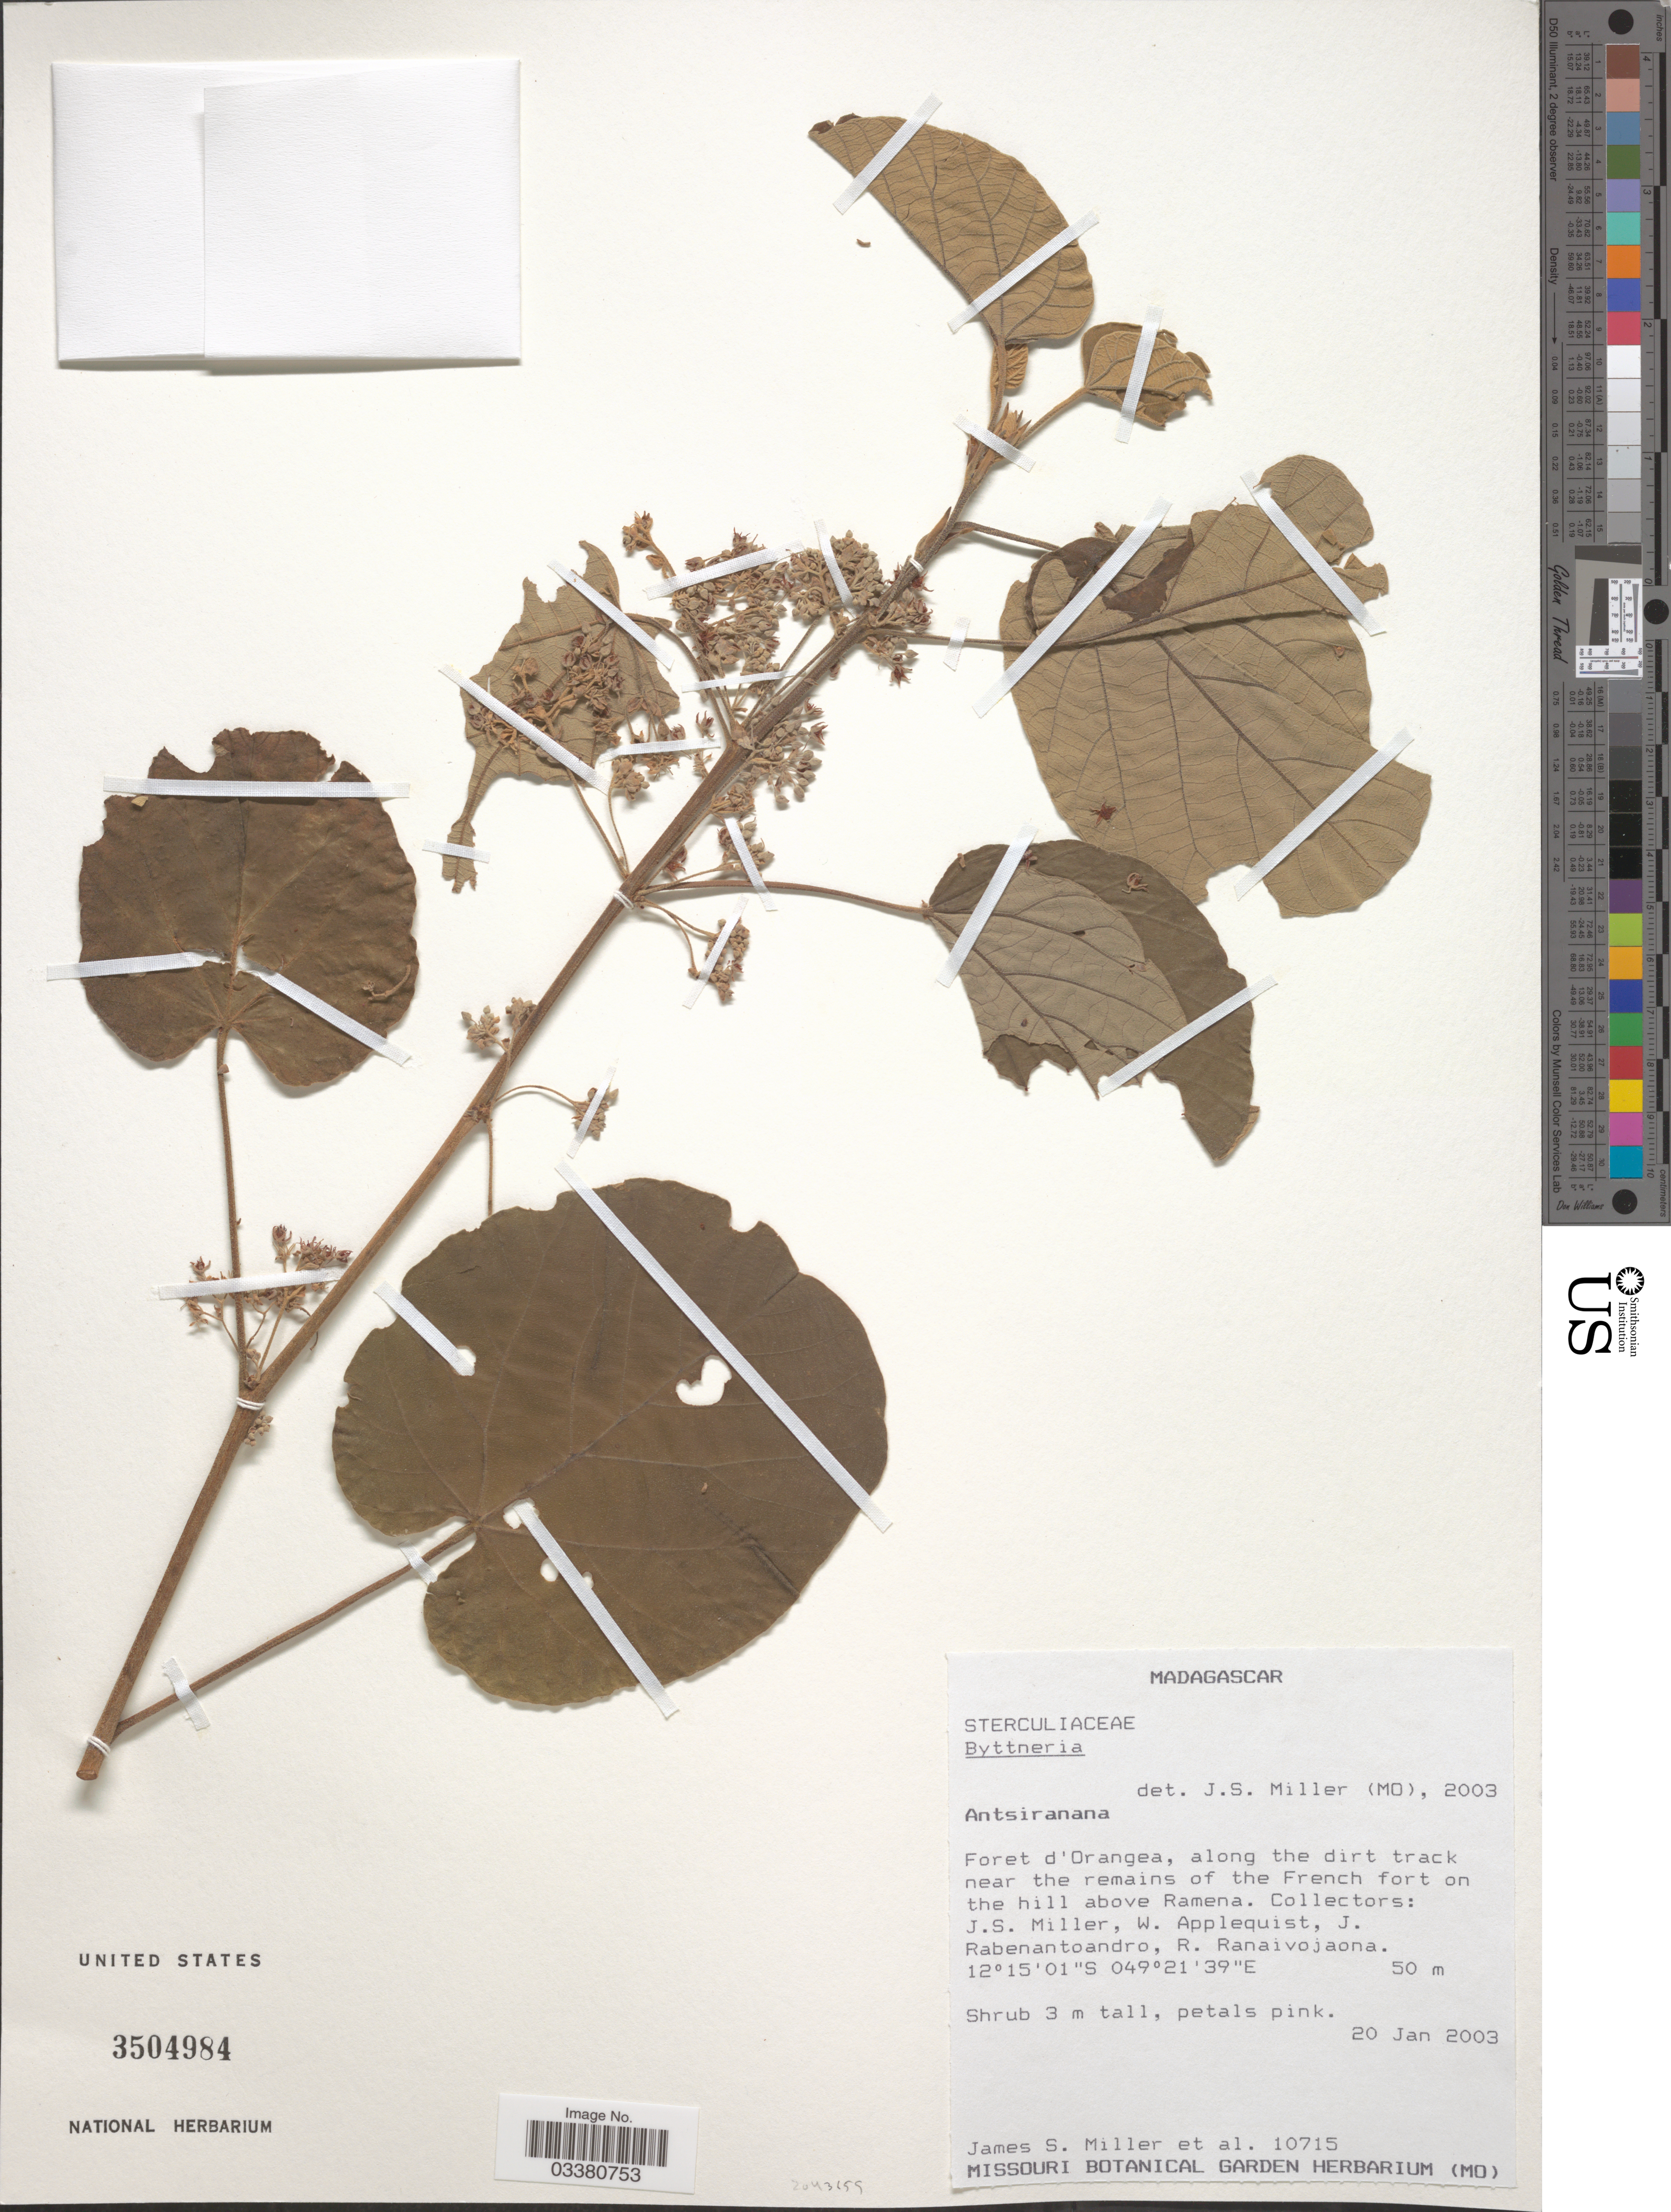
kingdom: Plantae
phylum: Tracheophyta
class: Magnoliopsida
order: Malvales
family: Malvaceae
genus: Byttneria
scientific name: Byttneria sp.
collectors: J. S. Miller, W. Applequist, J. Rabenantoandro & R. Ranaivojaona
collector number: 10715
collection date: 2003-01-20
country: Madagascar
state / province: Diana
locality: Foret d'Orangea, along the dirt track near the remains of the French fort on the hill above Ramena.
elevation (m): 50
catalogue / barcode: US 3504984